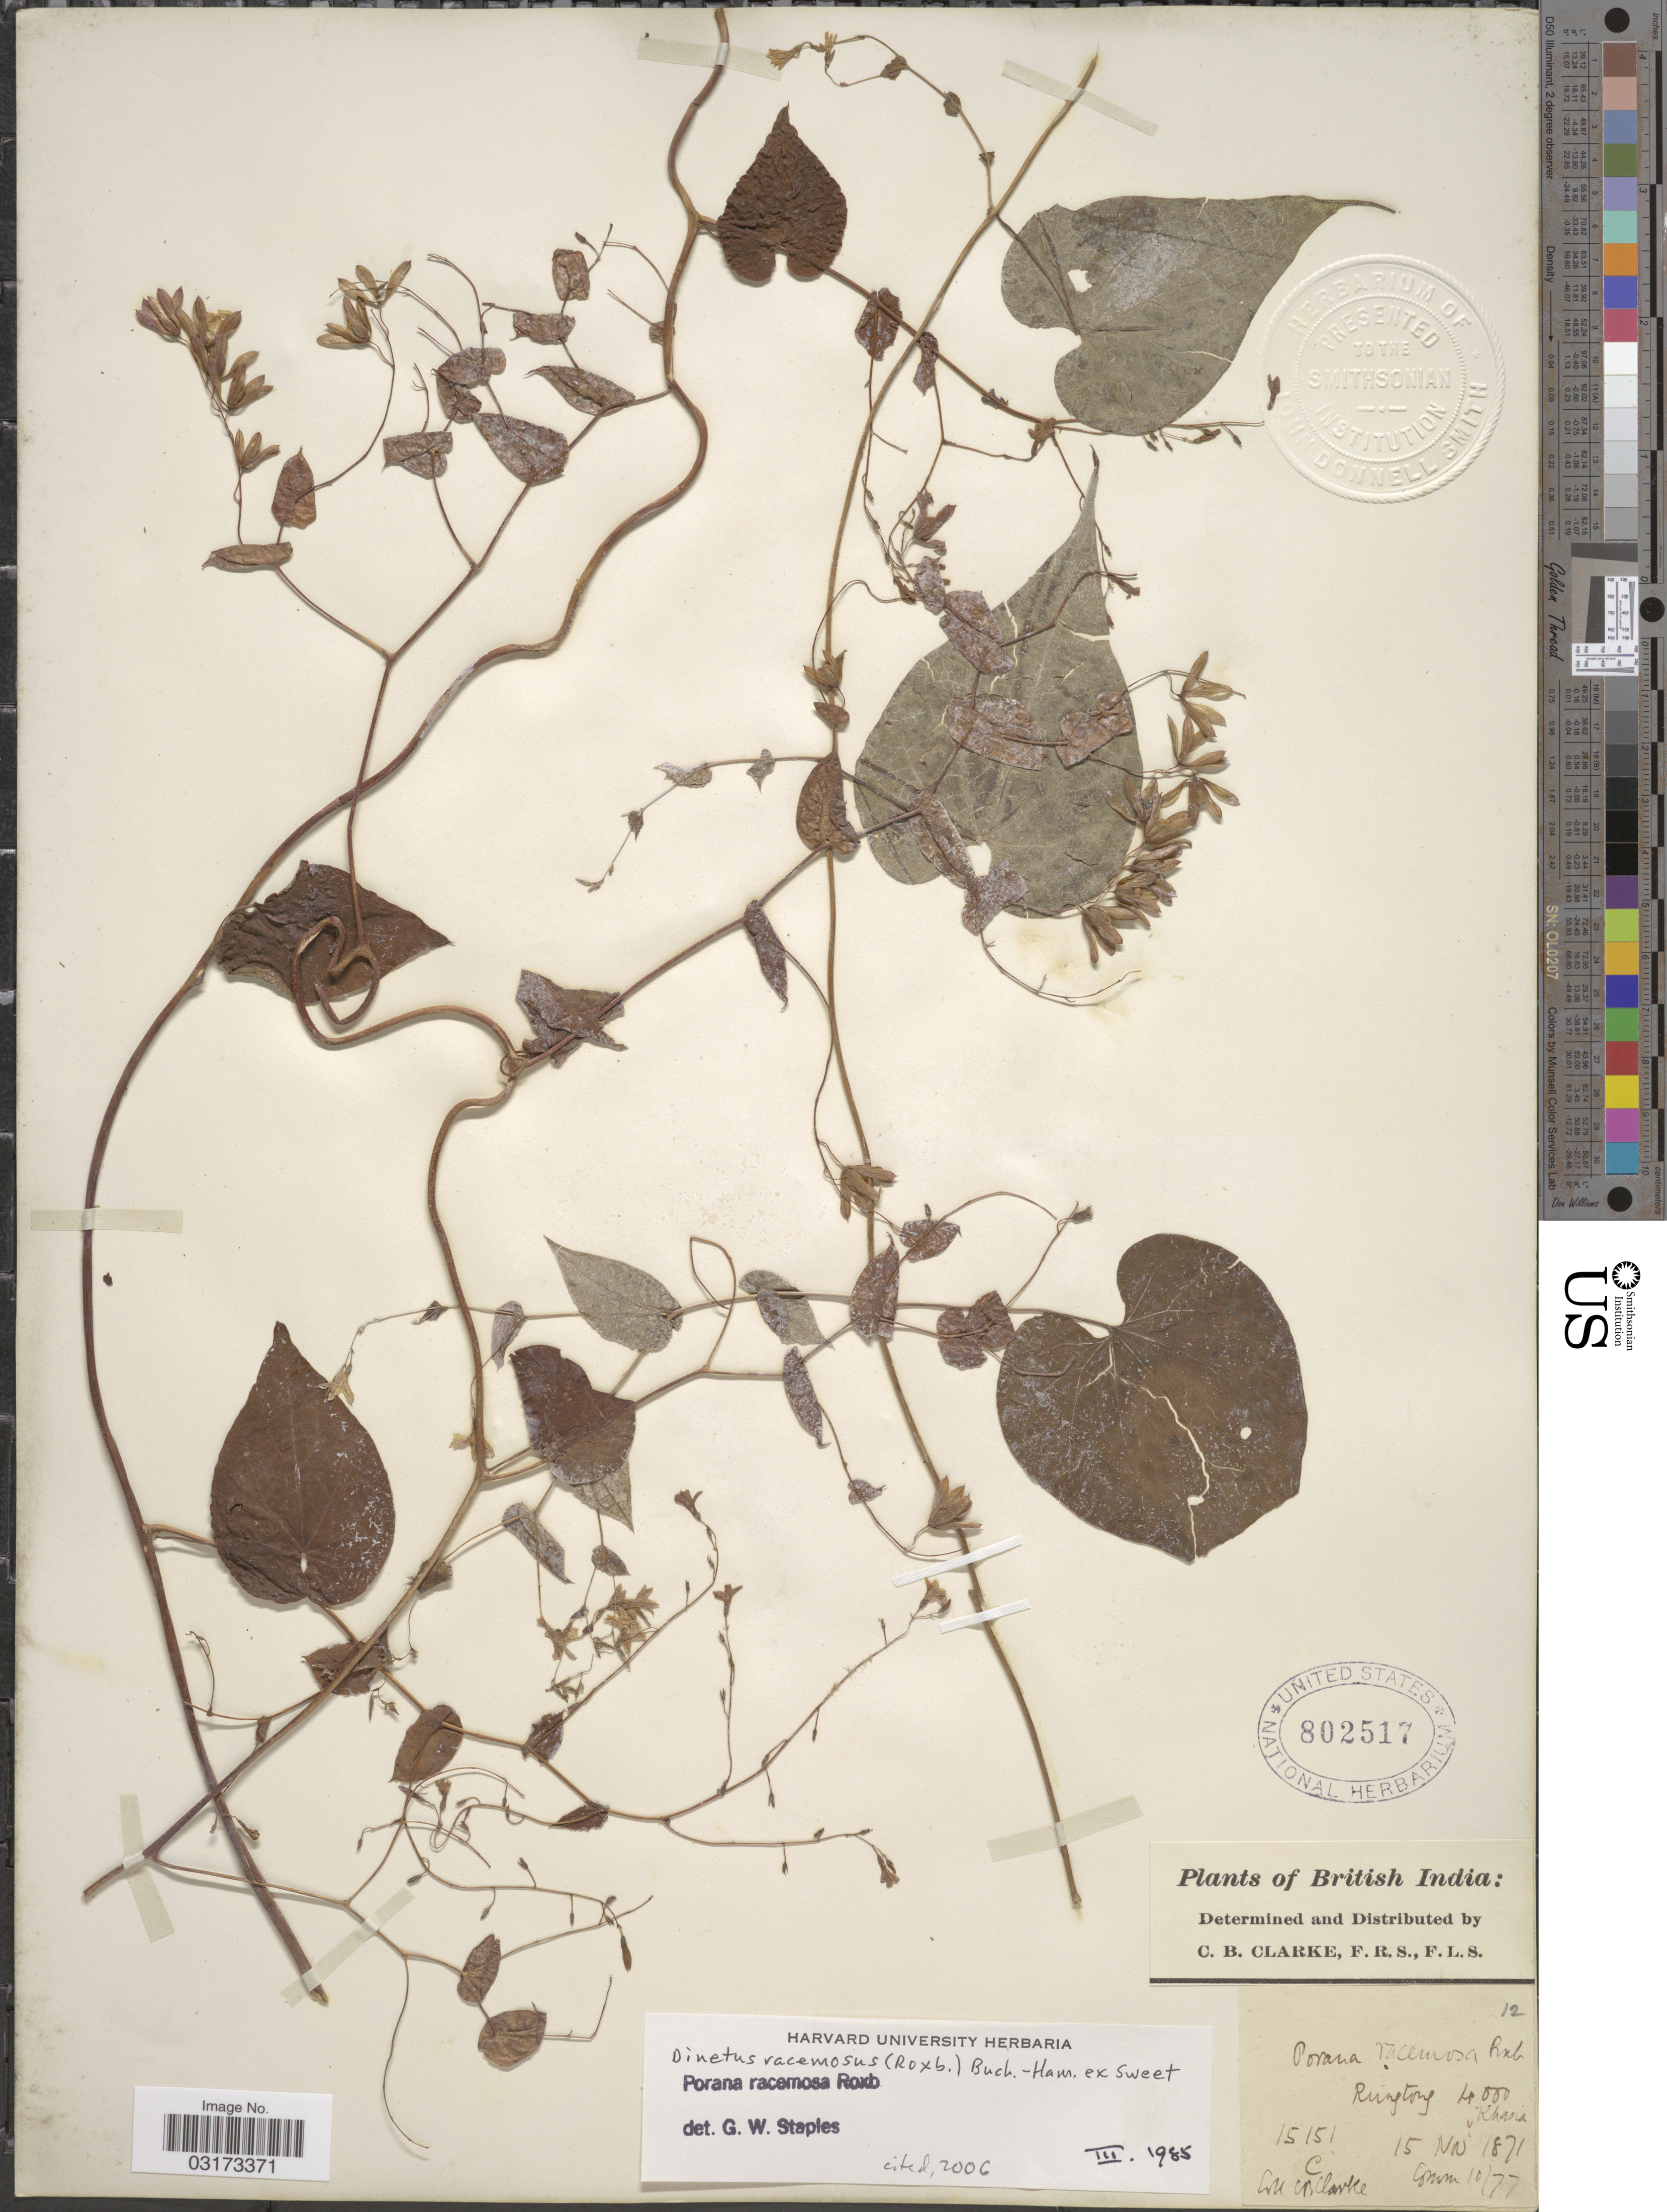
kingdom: Plantae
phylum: Tracheophyta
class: Magnoliopsida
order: Solanales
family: Convolvulaceae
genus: Dinetus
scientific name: Dinetus racemosus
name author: (Roxb.) Sweet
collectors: C. B. Clarke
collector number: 15151C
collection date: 1871-11-15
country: India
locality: British India. Rungtong, Khasia.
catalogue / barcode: US 802517